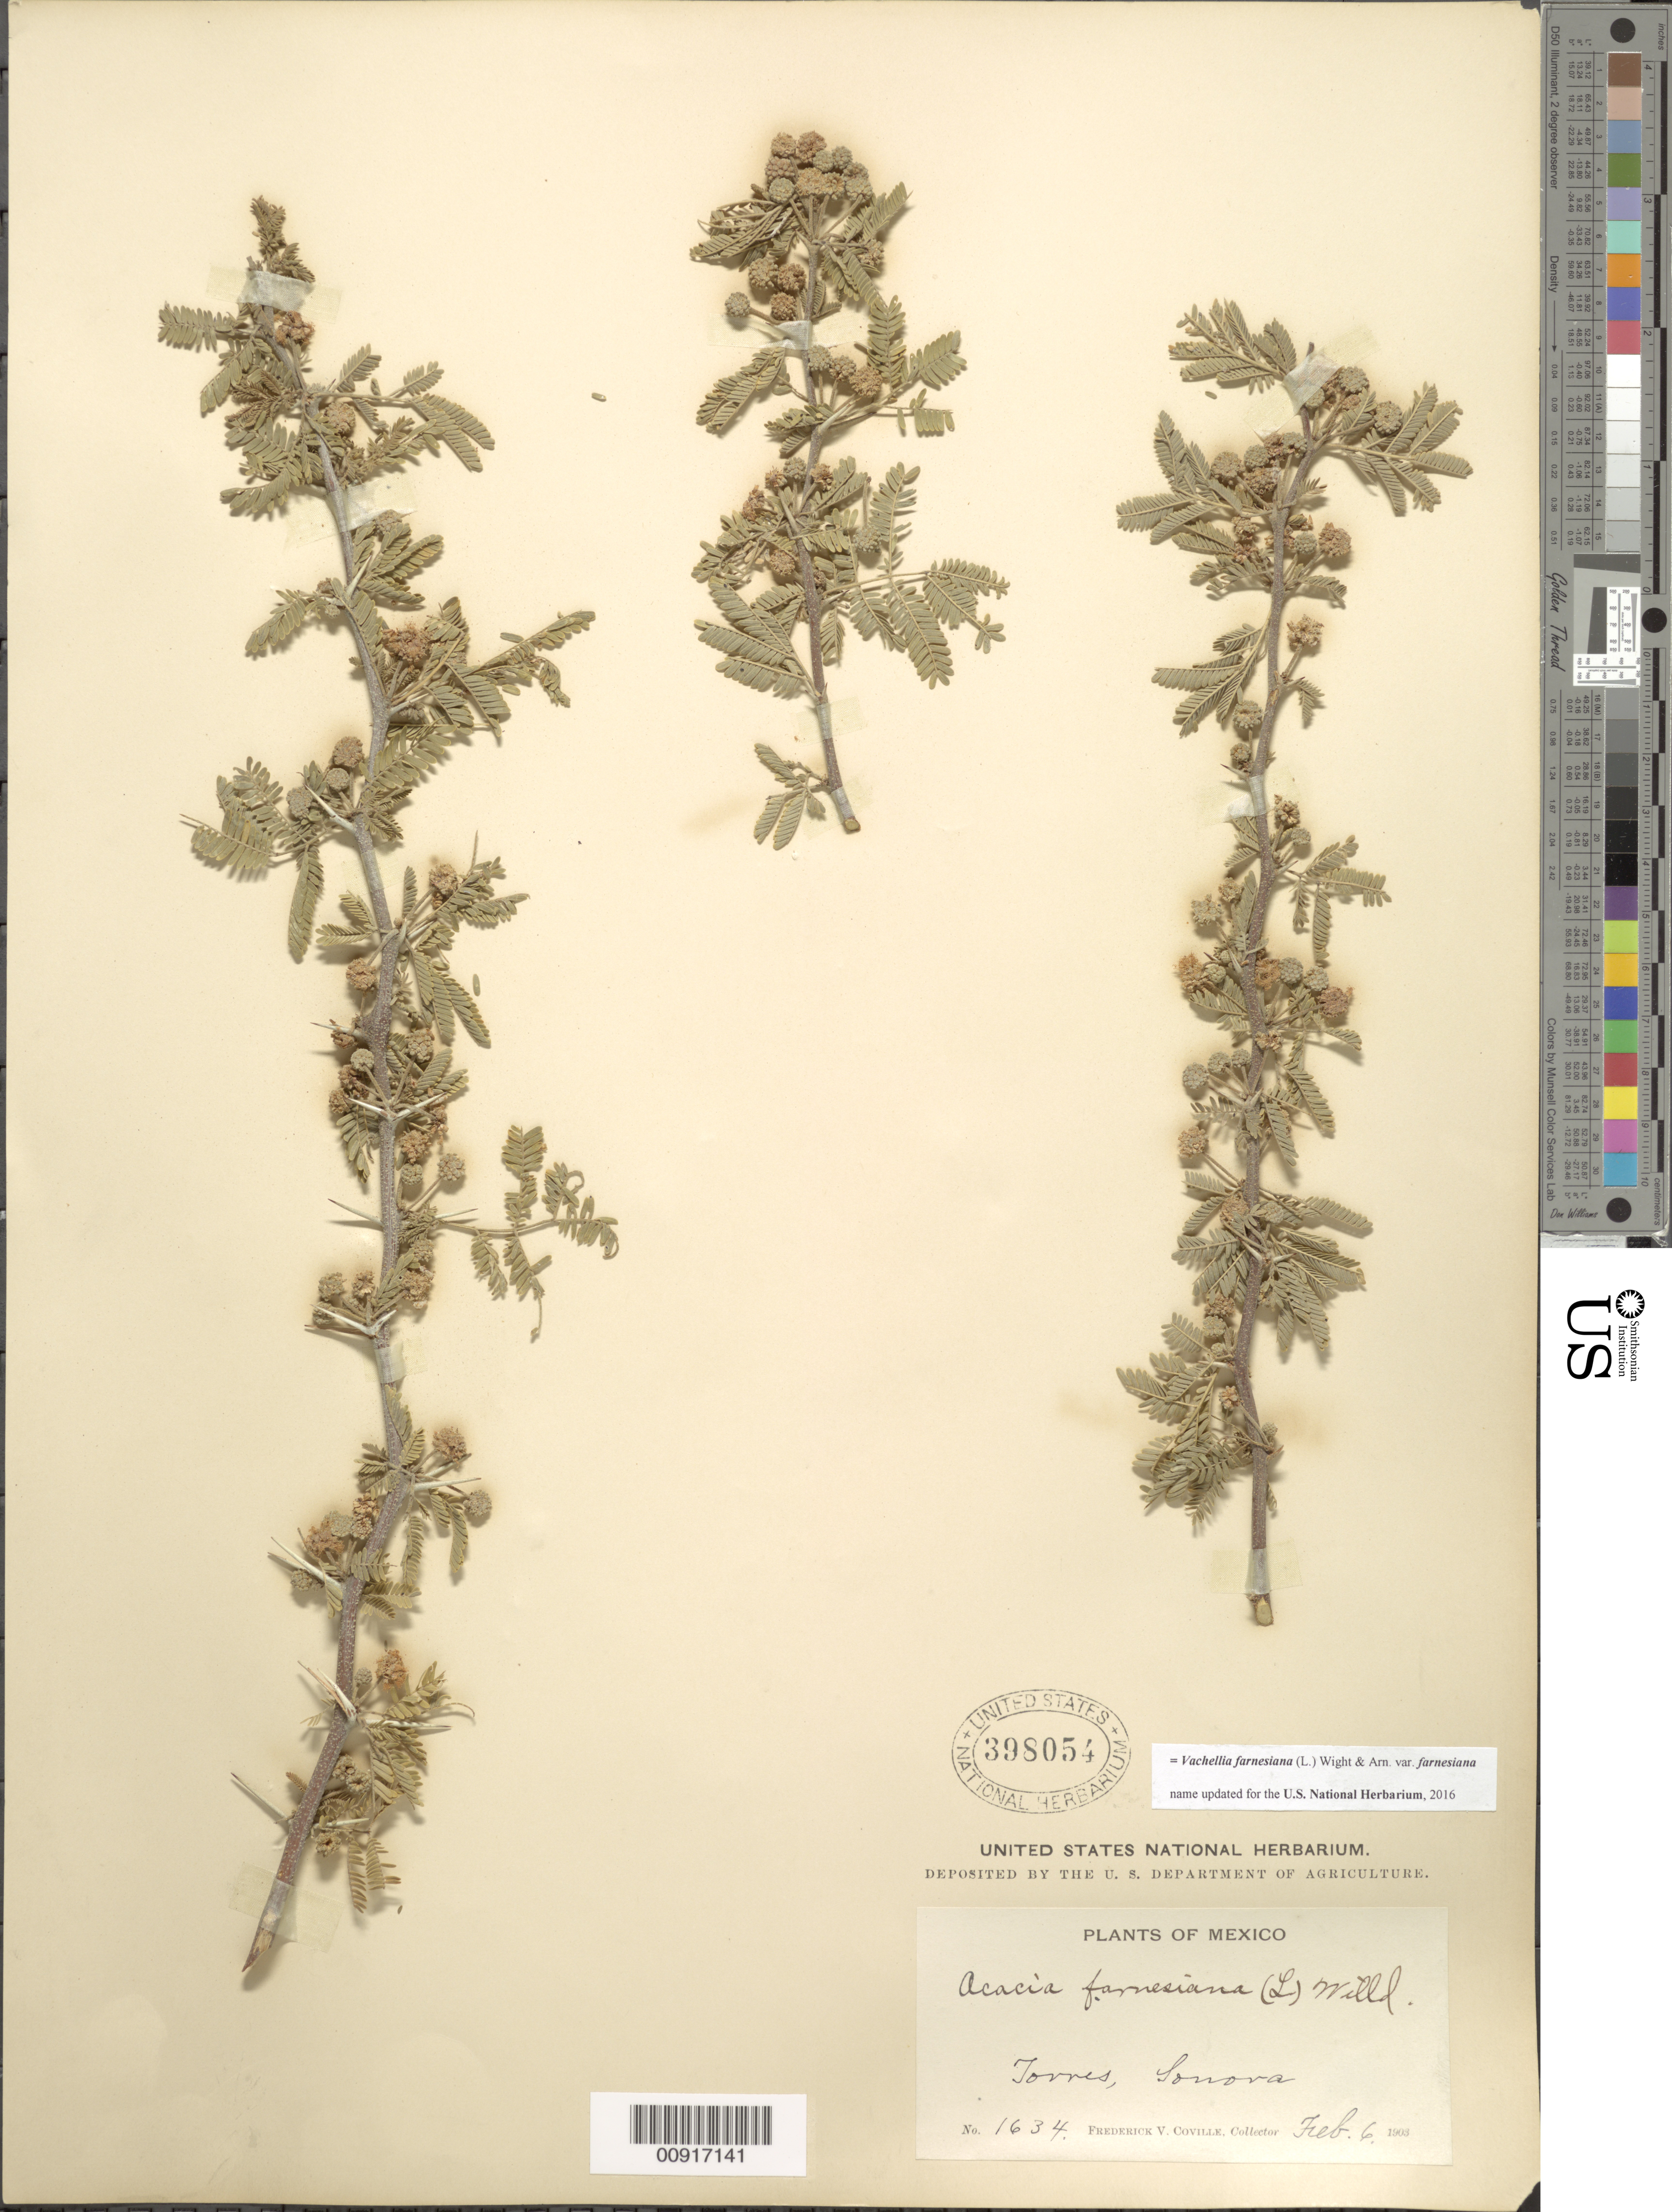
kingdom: Plantae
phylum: Tracheophyta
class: Magnoliopsida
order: Fabales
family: Fabaceae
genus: Vachellia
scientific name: Vachellia farnesiana var. farnesiana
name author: (L.) Wight & Arn.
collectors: F. V. Coville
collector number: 1634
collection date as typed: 06 Feb 1903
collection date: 1903-02-06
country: Mexico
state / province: Sonora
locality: Torres, Sonora.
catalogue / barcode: US 398054